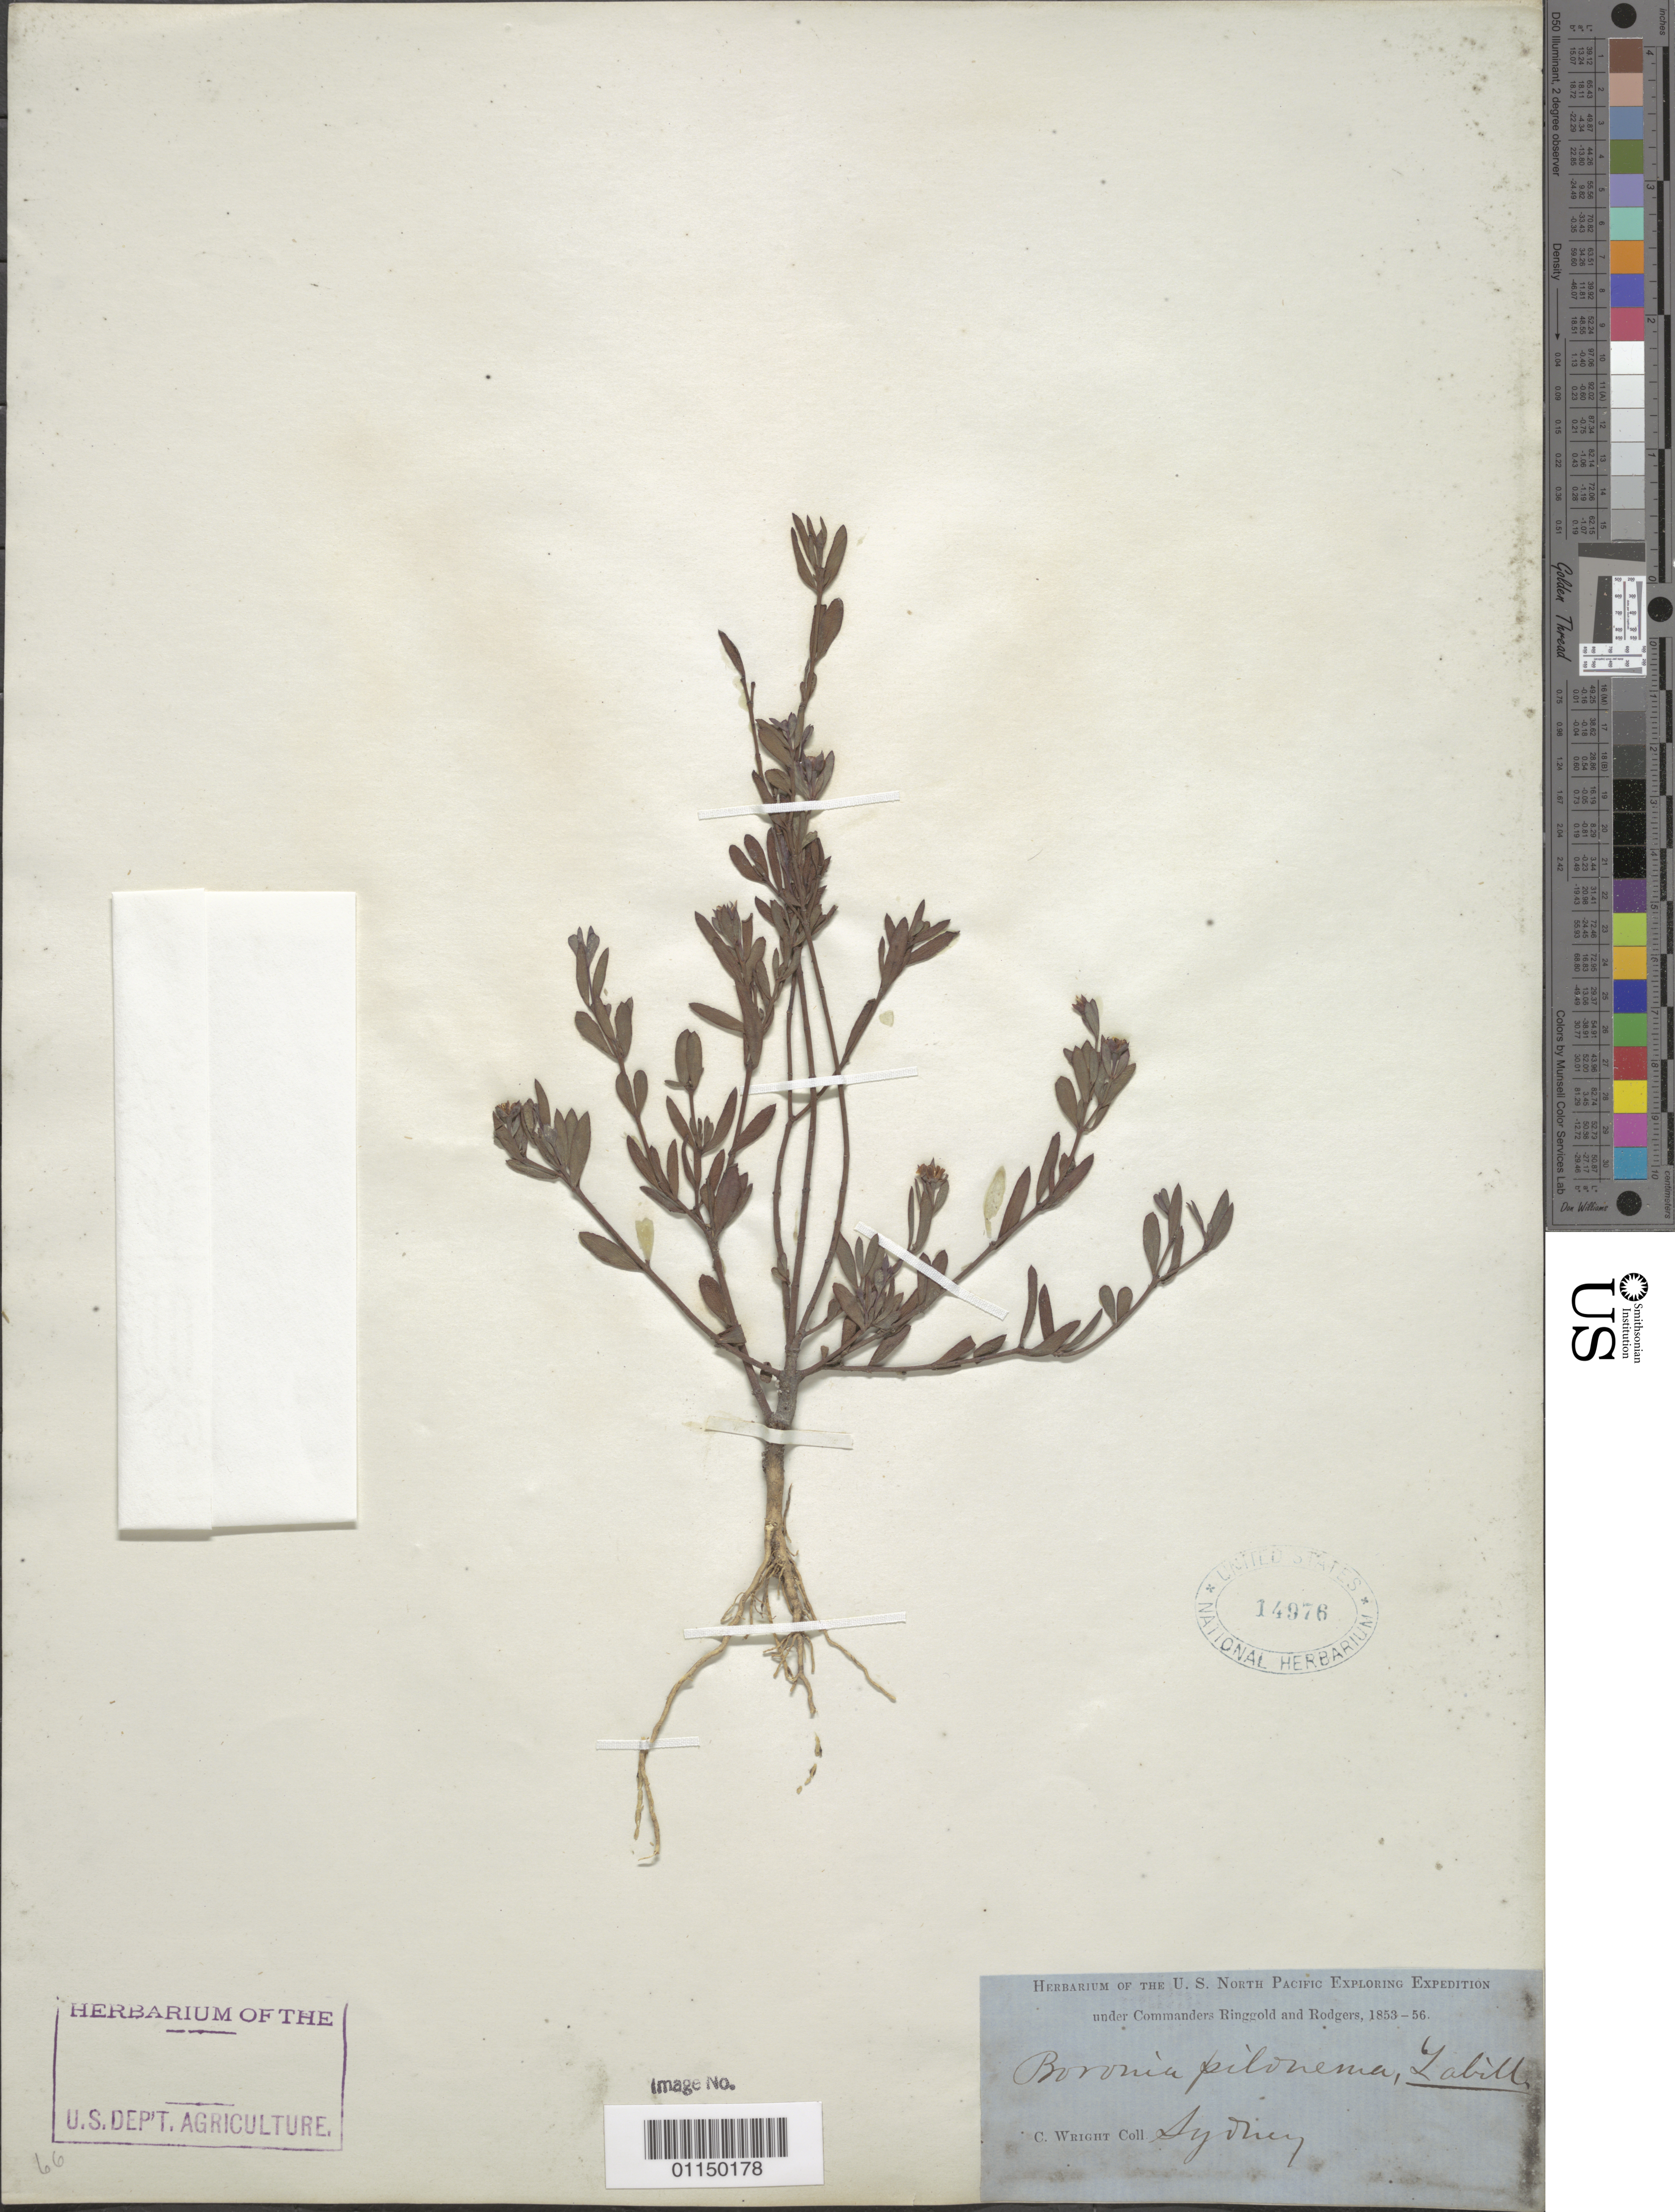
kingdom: Plantae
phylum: Tracheophyta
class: Magnoliopsida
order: Sapindales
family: Rutaceae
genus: Boronia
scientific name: Boronia pilonema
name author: Labill.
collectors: C. Wright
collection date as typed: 1853 to -- -- 1856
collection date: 1853/1856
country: Australia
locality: Sydney.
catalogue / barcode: US 14976